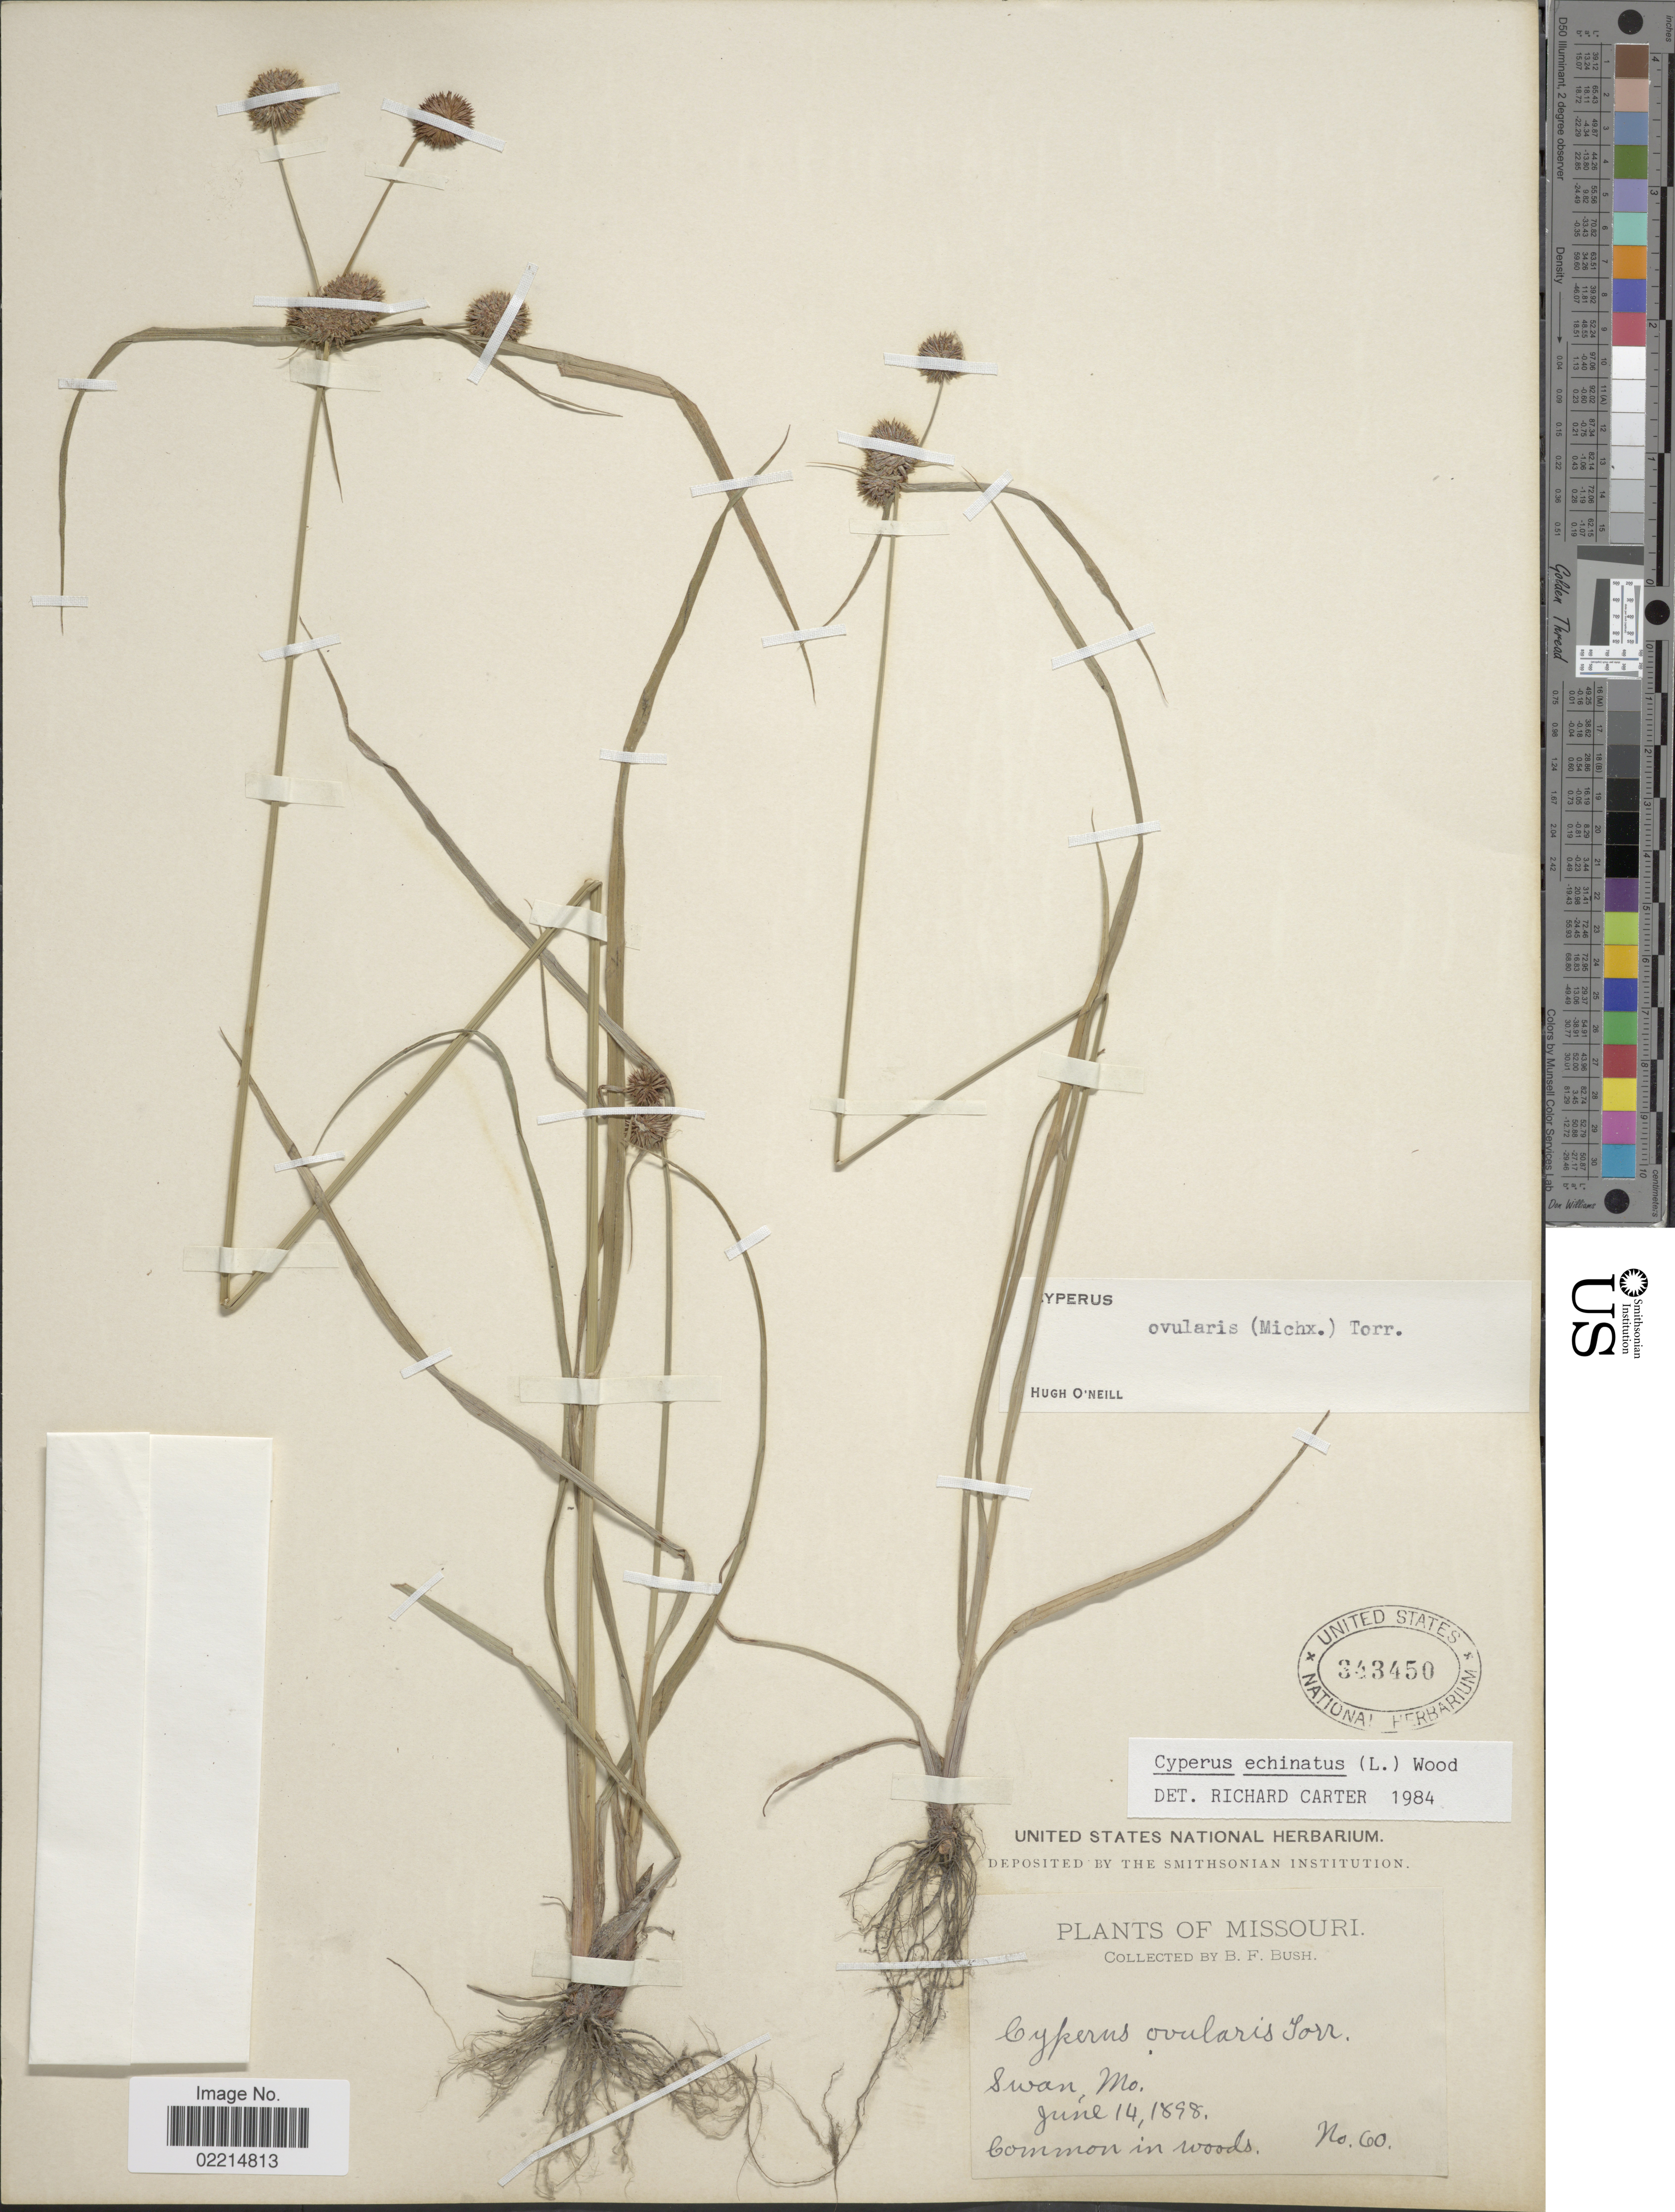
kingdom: Plantae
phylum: Tracheophyta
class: Liliopsida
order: Poales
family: Cyperaceae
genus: Cyperus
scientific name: Cyperus echinatus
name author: (L.) Alph. Wood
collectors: B. F. Bush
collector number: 60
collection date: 1898-06-14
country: United States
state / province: Missouri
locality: Swan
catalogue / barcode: US 343450